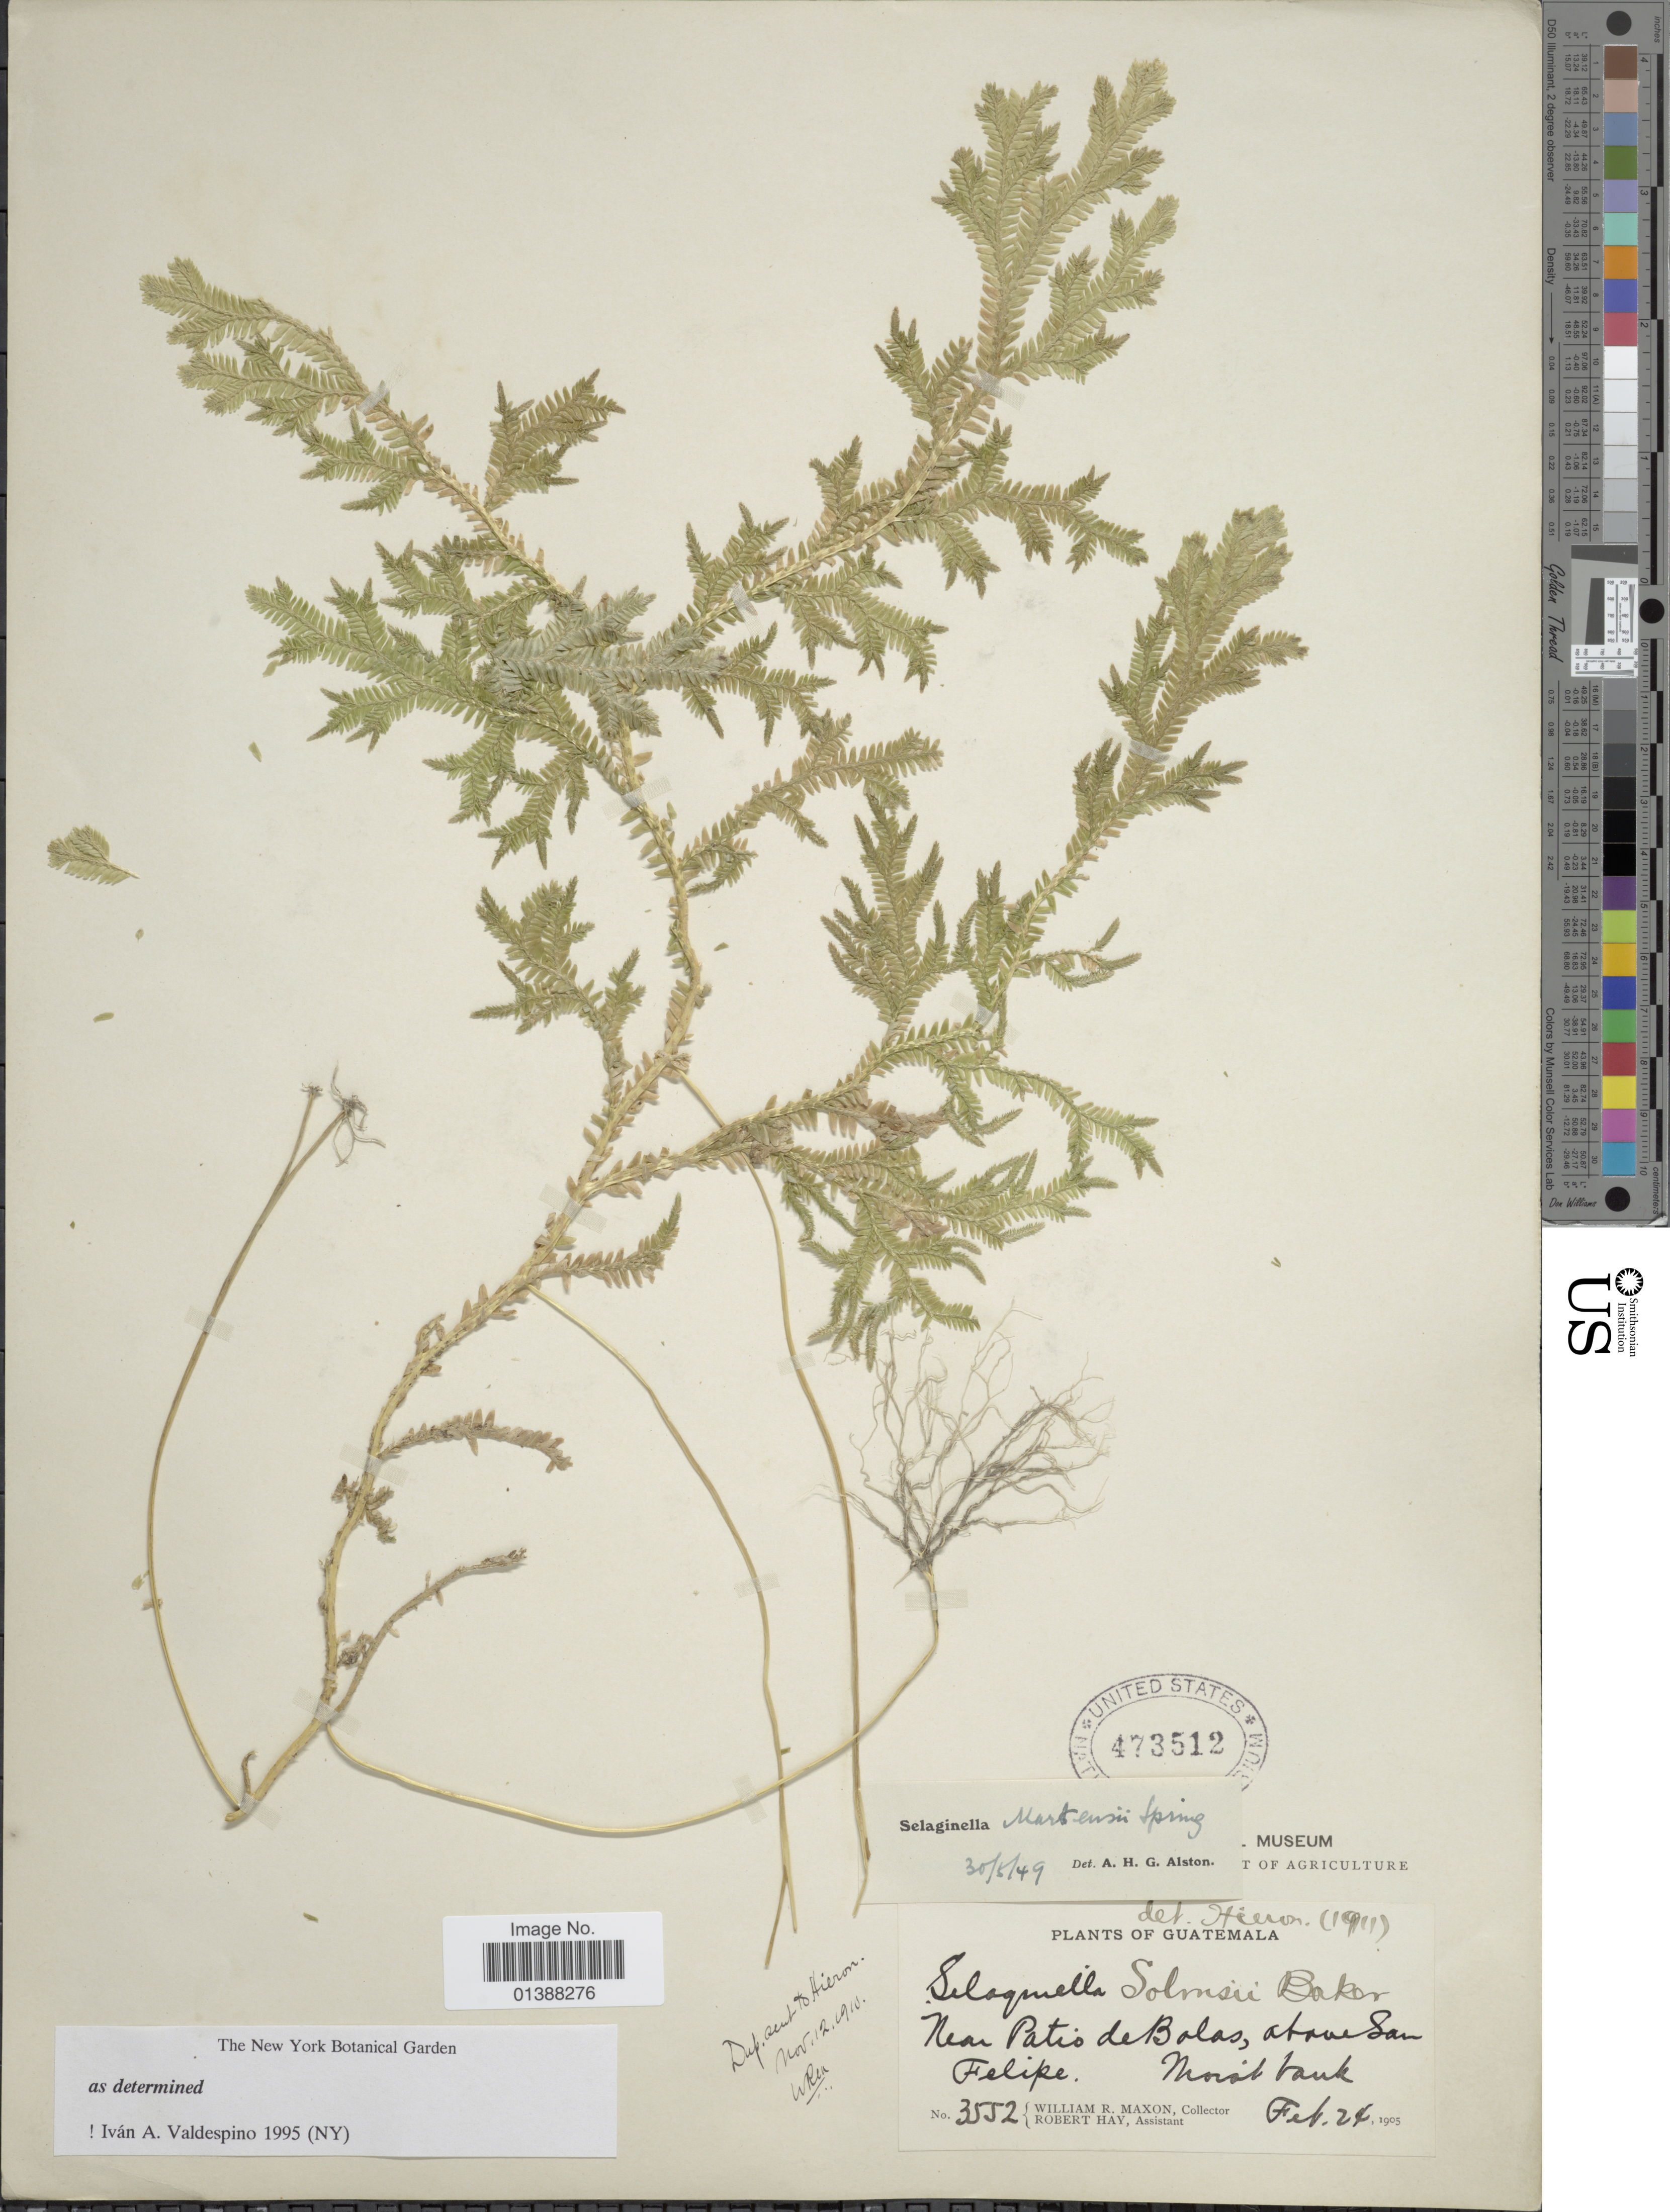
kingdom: Plantae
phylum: Tracheophyta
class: Lycopodiopsida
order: Selaginellales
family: Selaginellaceae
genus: Selaginella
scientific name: Selaginella martensii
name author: Spring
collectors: W. R. Maxon & R. Hay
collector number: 3552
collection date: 1905-02-24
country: Guatemala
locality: Near Patio de Bolas, above San Felipe.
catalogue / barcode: US 473512